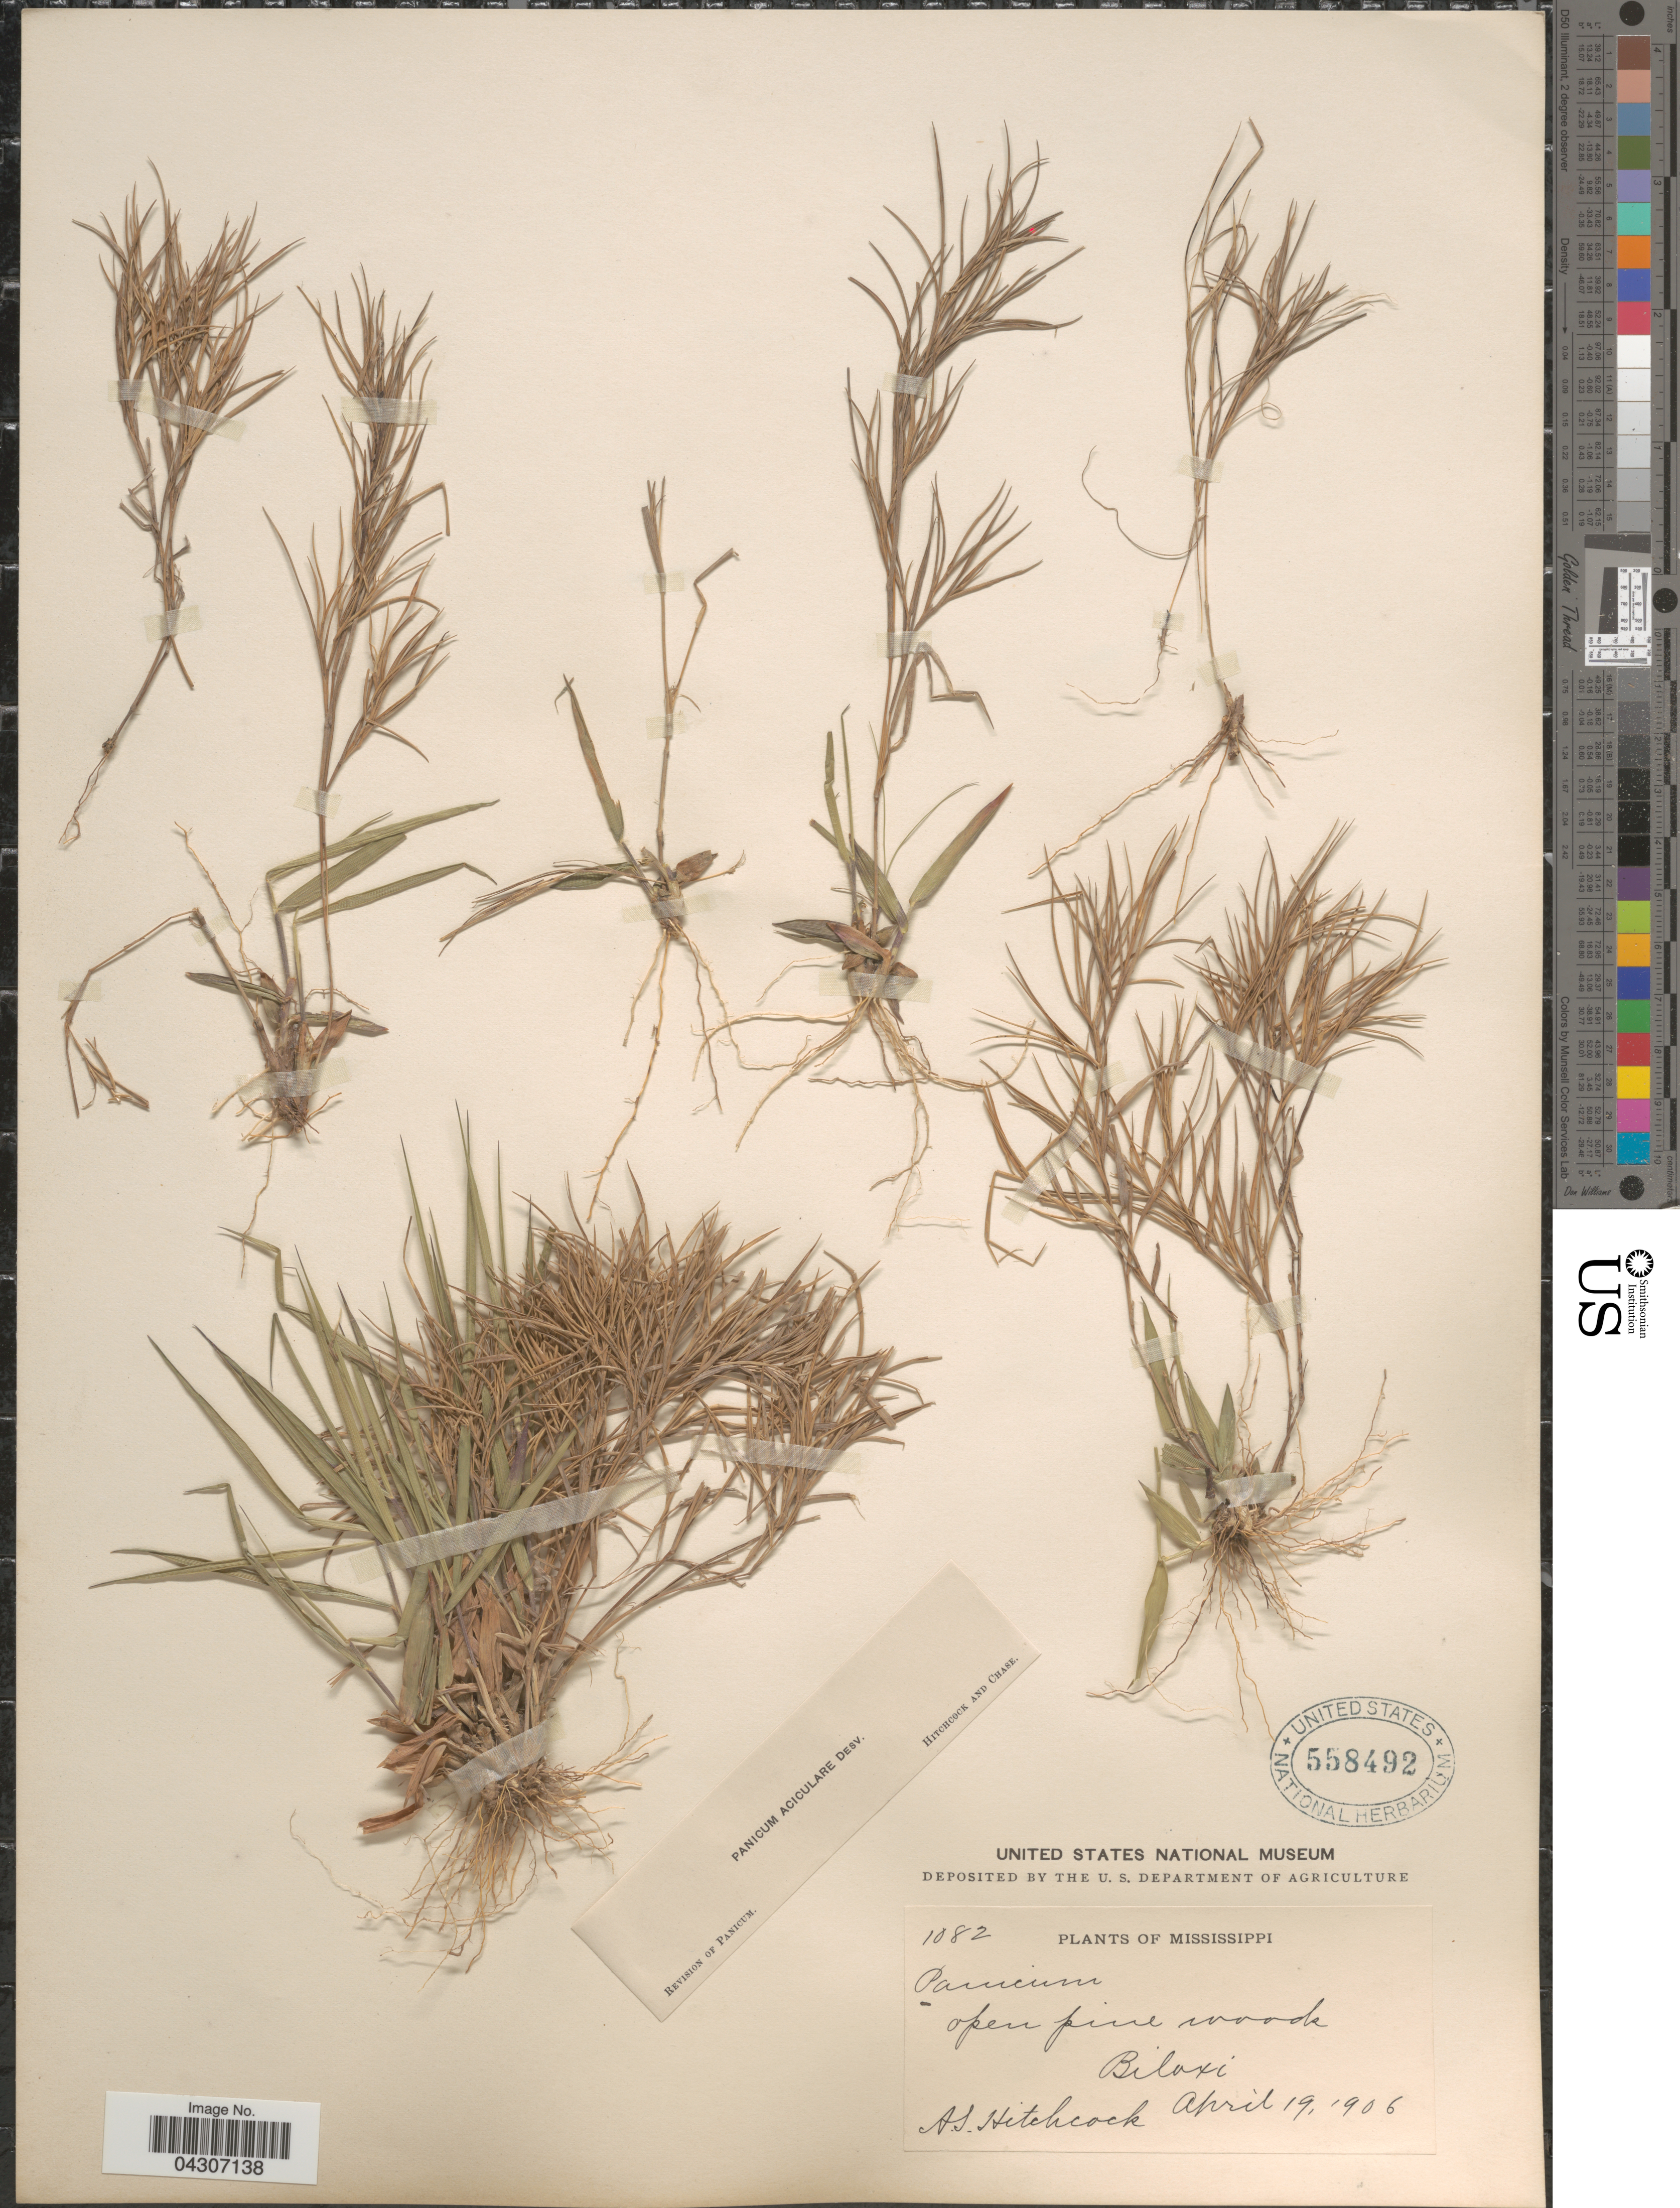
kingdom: Plantae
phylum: Tracheophyta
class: Liliopsida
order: Poales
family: Poaceae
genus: Dichanthelium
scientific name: Dichanthelium aciculare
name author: (Desv. ex Poir.) Gould & C.A. Clark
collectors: A. S. Hitchcock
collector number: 1082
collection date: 1906-04-19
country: United States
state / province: Mississippi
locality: Open pine woods. Biloxi.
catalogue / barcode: US 558492